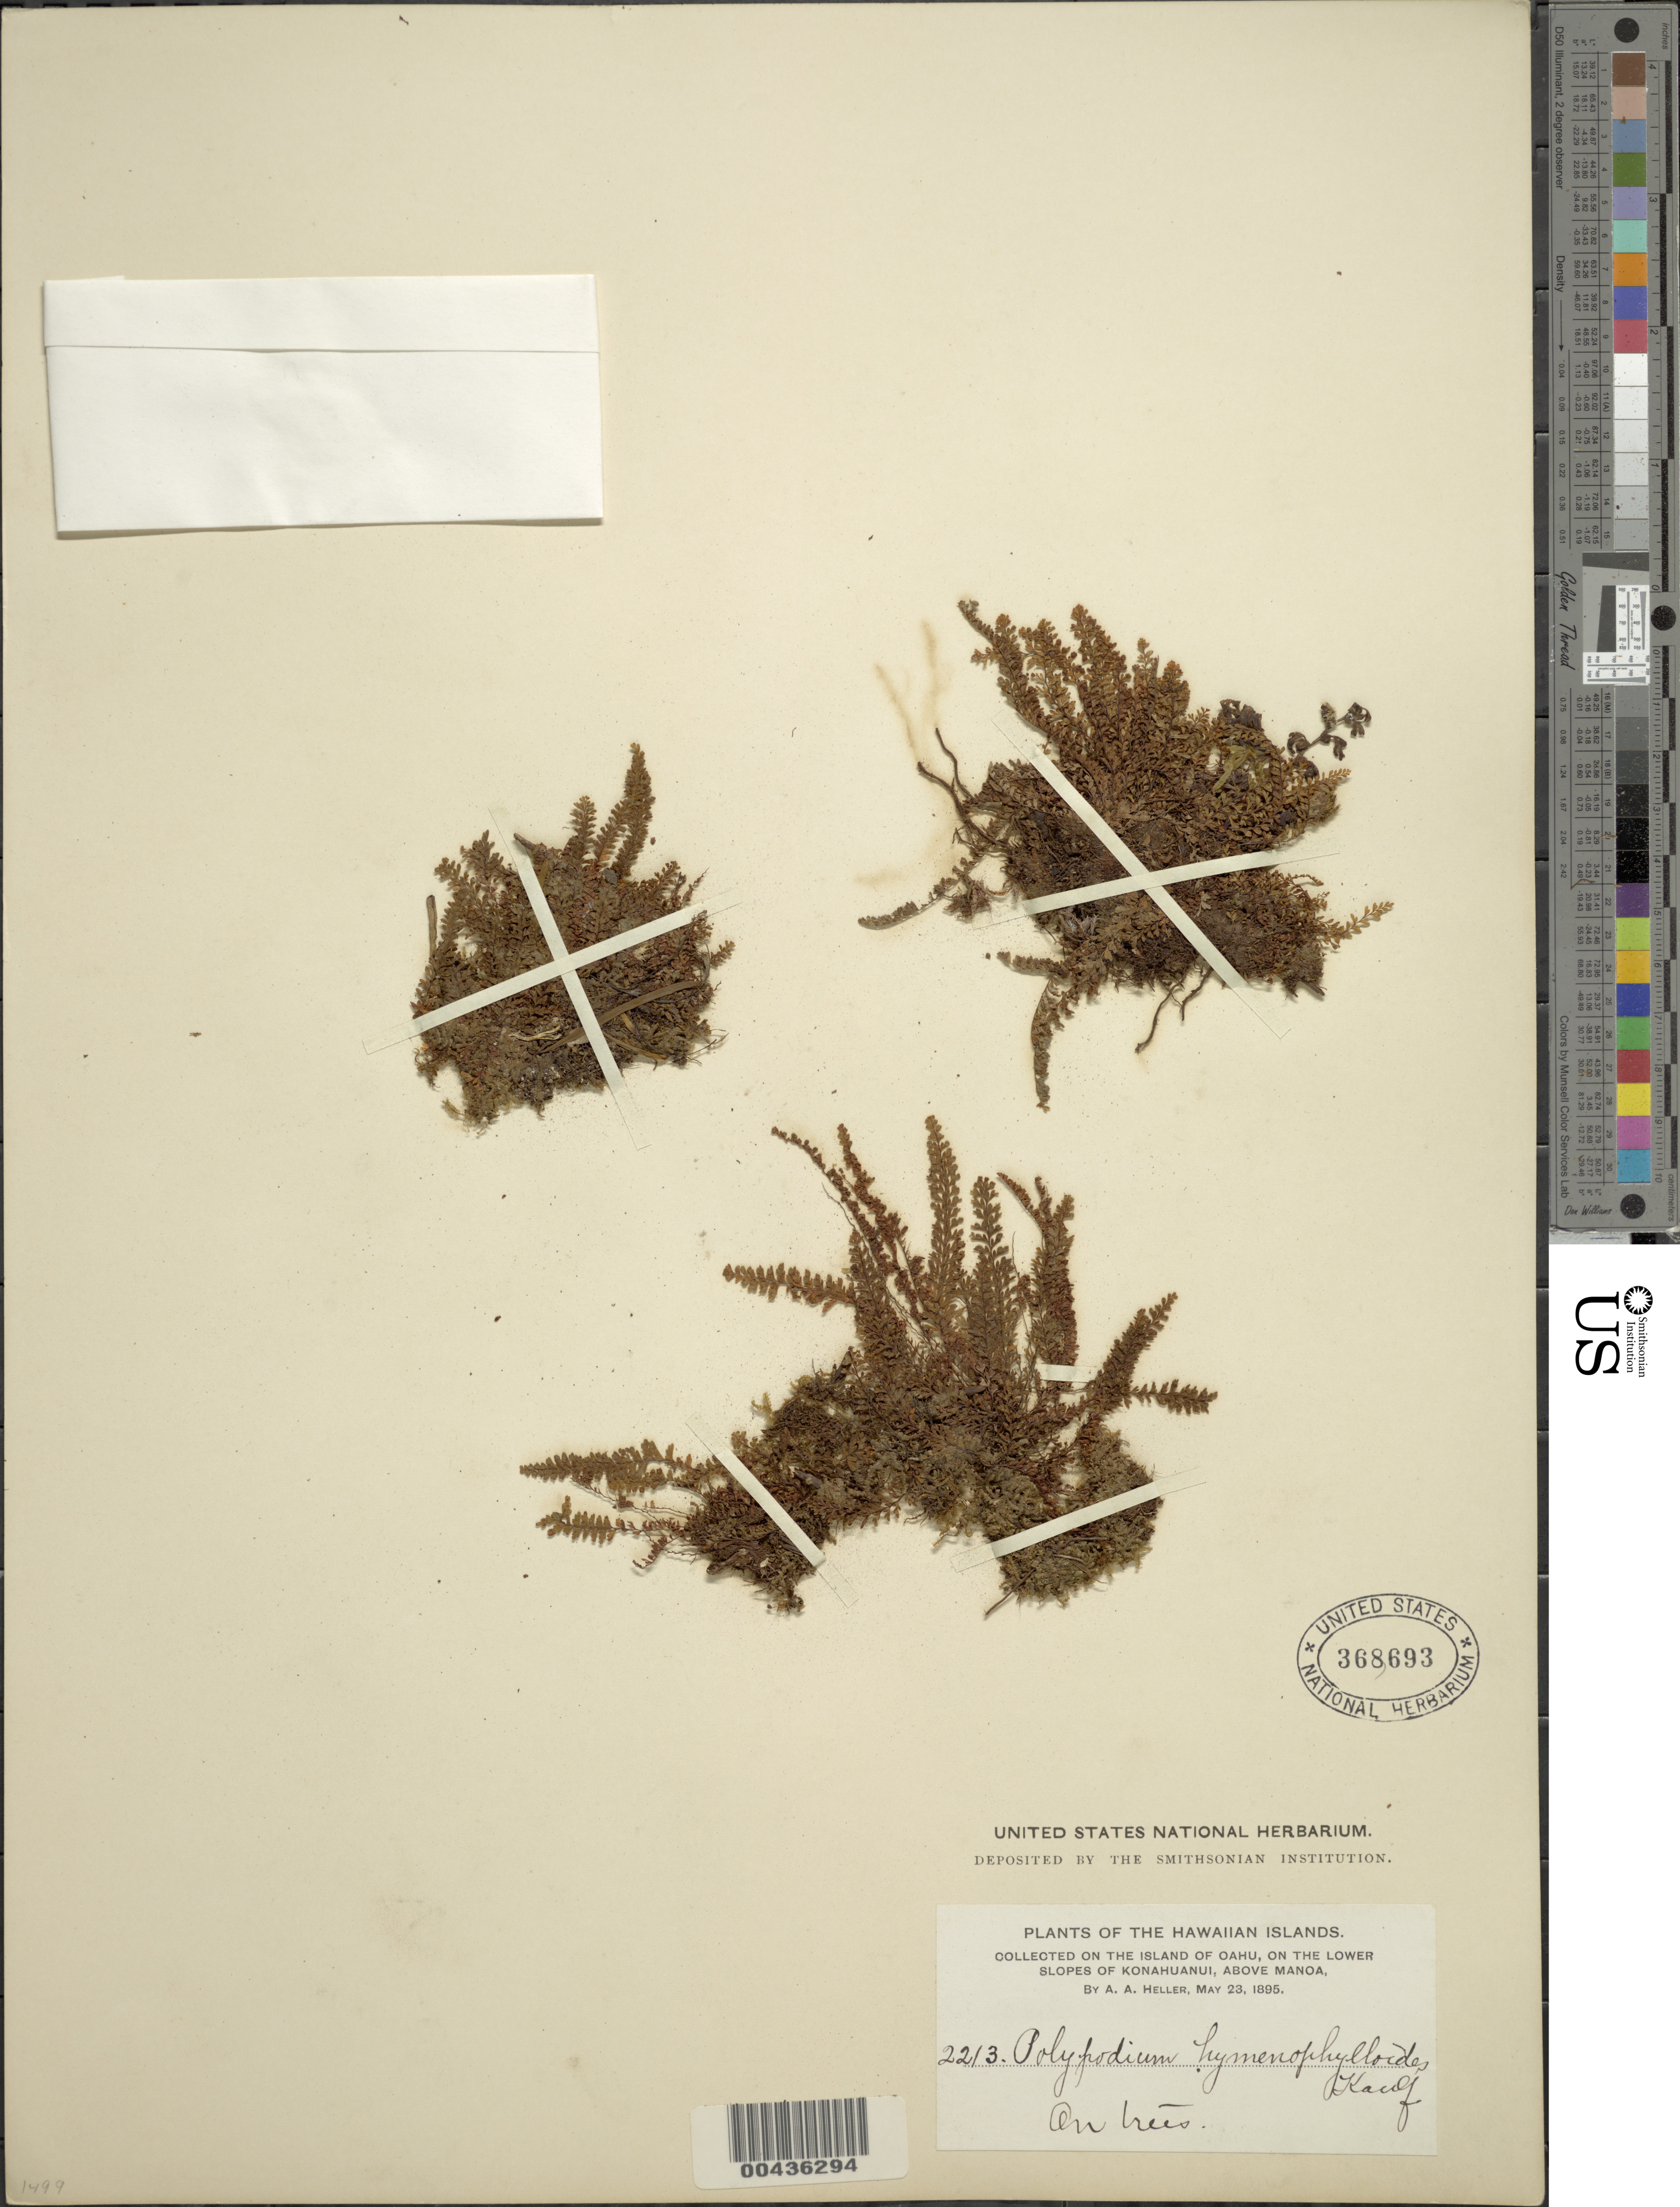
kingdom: Plantae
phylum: Tracheophyta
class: Polypodiopsida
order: Polypodiales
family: Polypodiaceae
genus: Adenophorus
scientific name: Adenophorus hymenophylloides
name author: (Kaulf.) Hook. & Grev.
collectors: A. A. Heller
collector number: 2213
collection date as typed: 23 May 1895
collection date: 1895-05-23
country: United States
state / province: Hawaii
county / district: Honolulu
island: Oahu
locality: On the lower slopes of Konahuanui, above Manoa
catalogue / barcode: US 368693